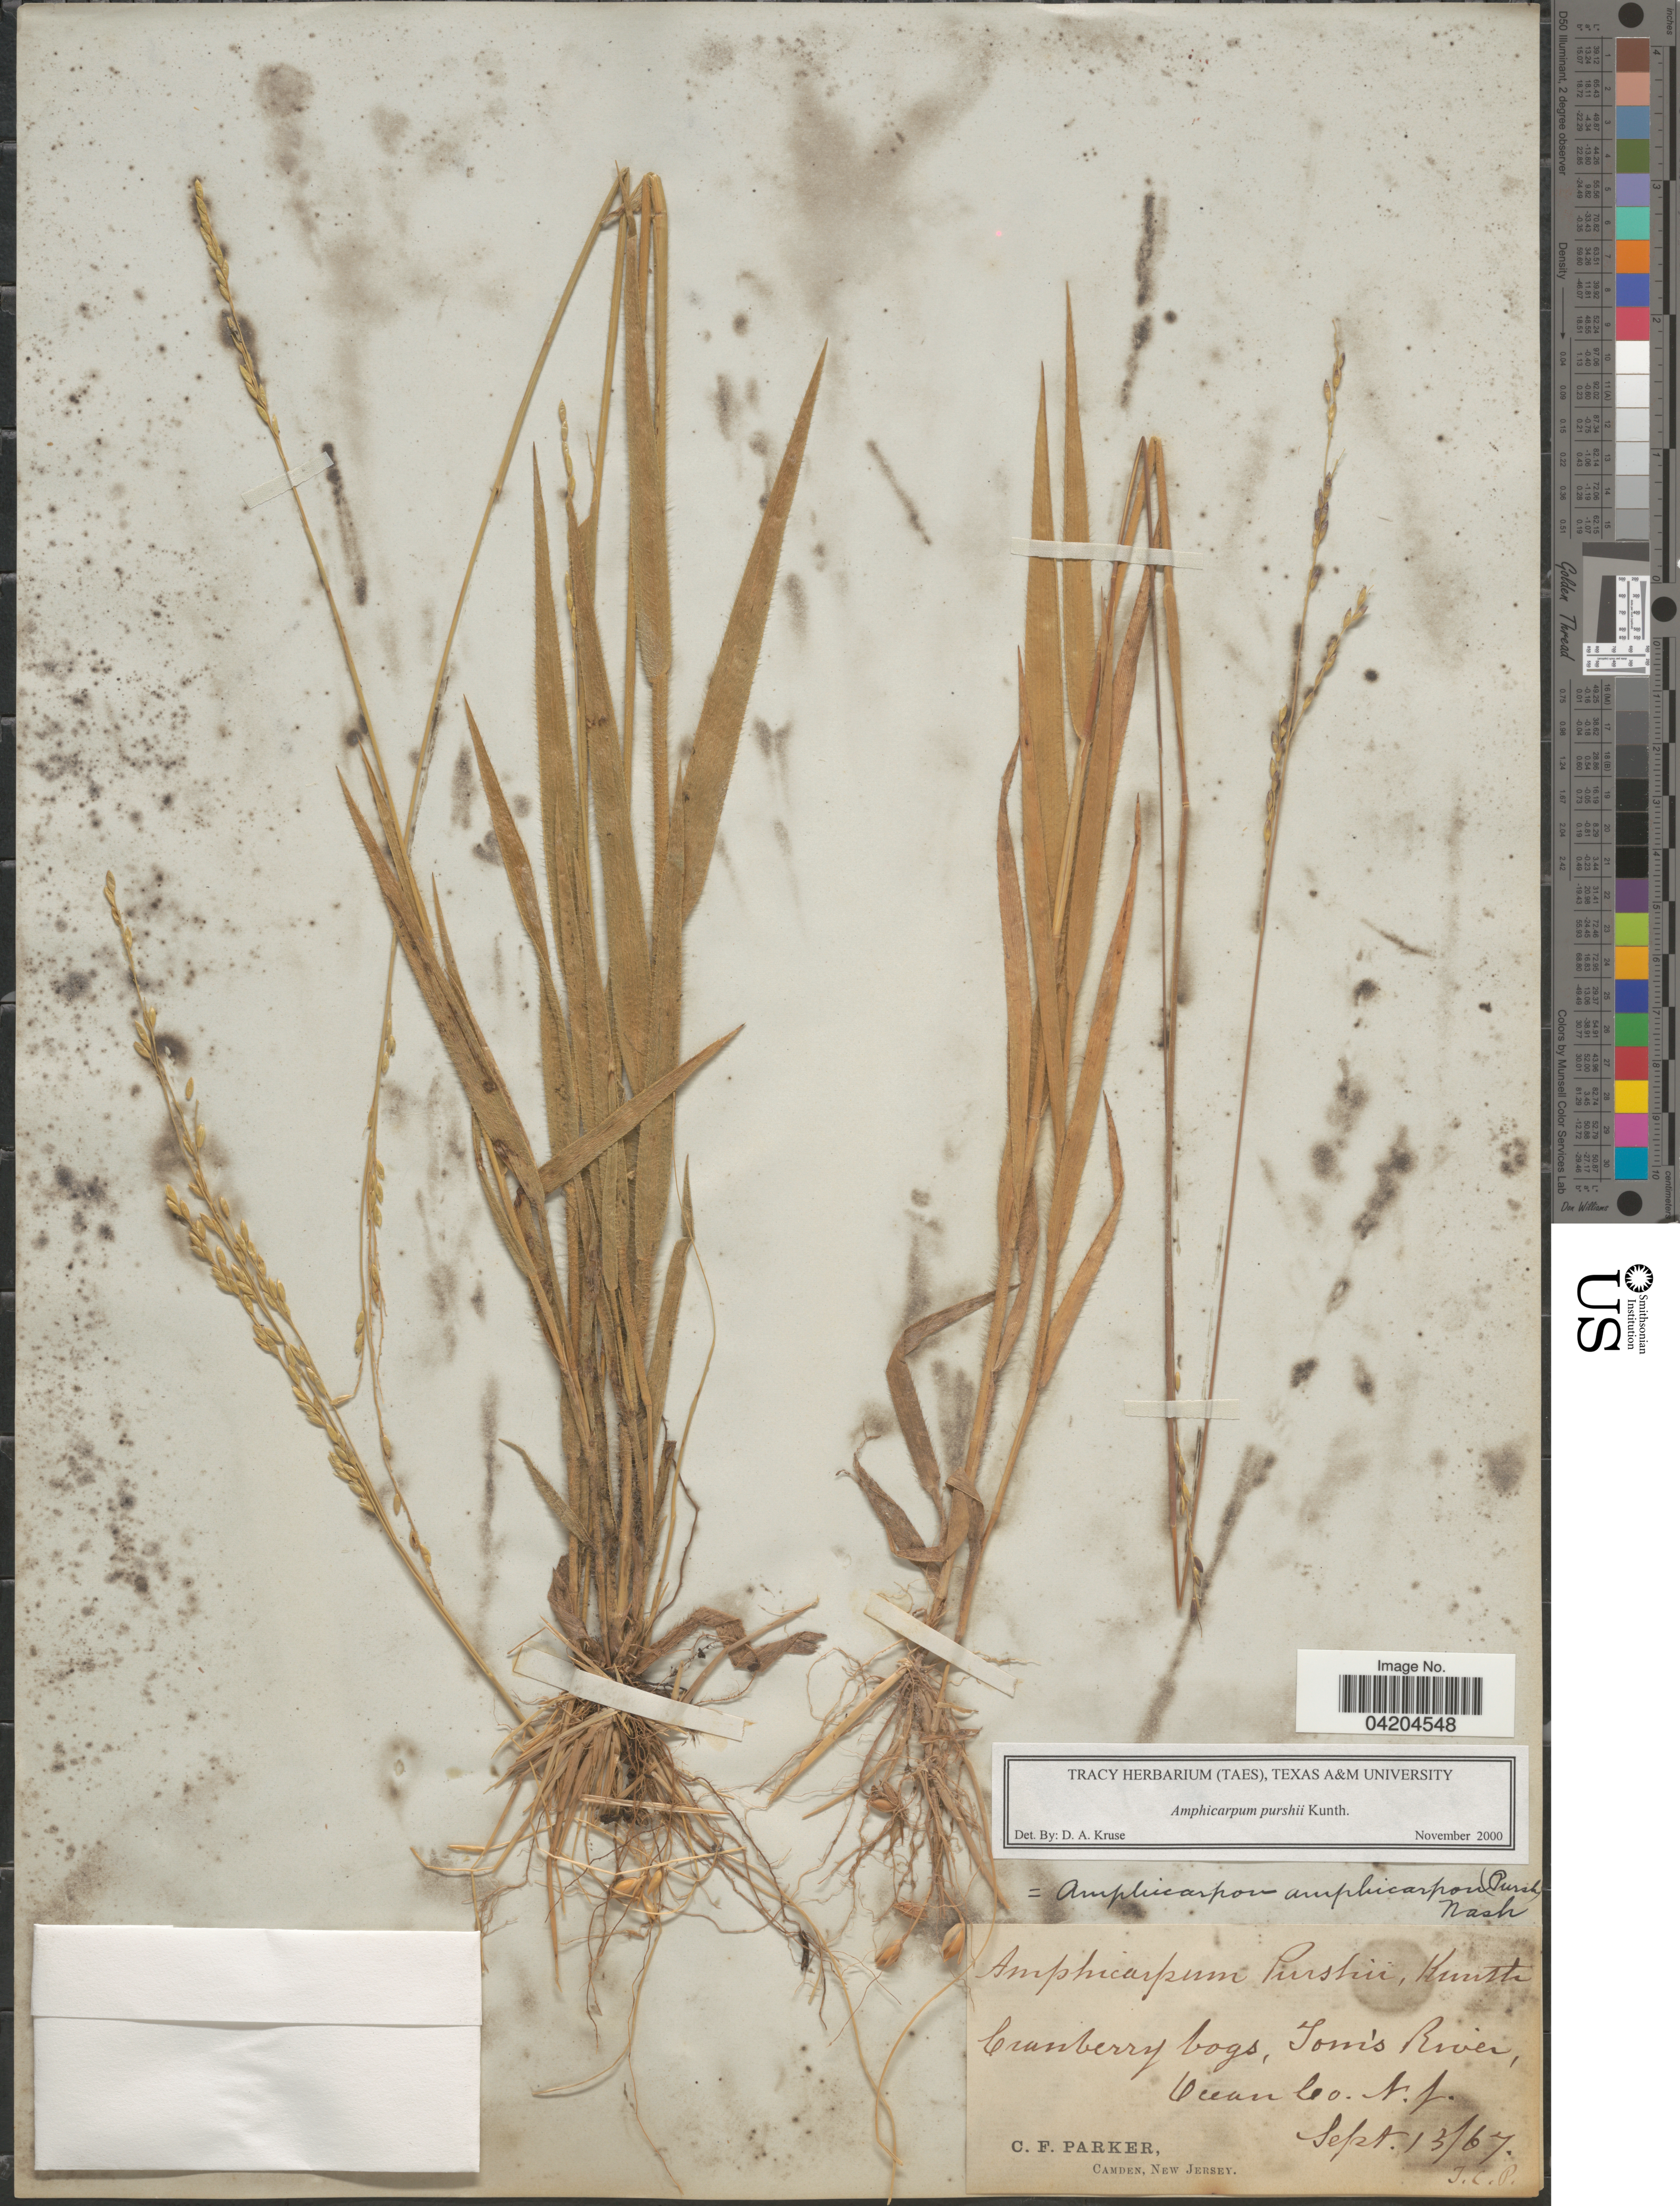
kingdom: Plantae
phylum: Tracheophyta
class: Liliopsida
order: Poales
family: Poaceae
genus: Amphicarpum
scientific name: Amphicarpum amphicarpon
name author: (Pursh) Nash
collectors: C. F. Parker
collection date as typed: Transcribed d/m/y: 13/9/67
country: United States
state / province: New Jersey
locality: Cranberry bogs, Tom's River, Ocean Co.